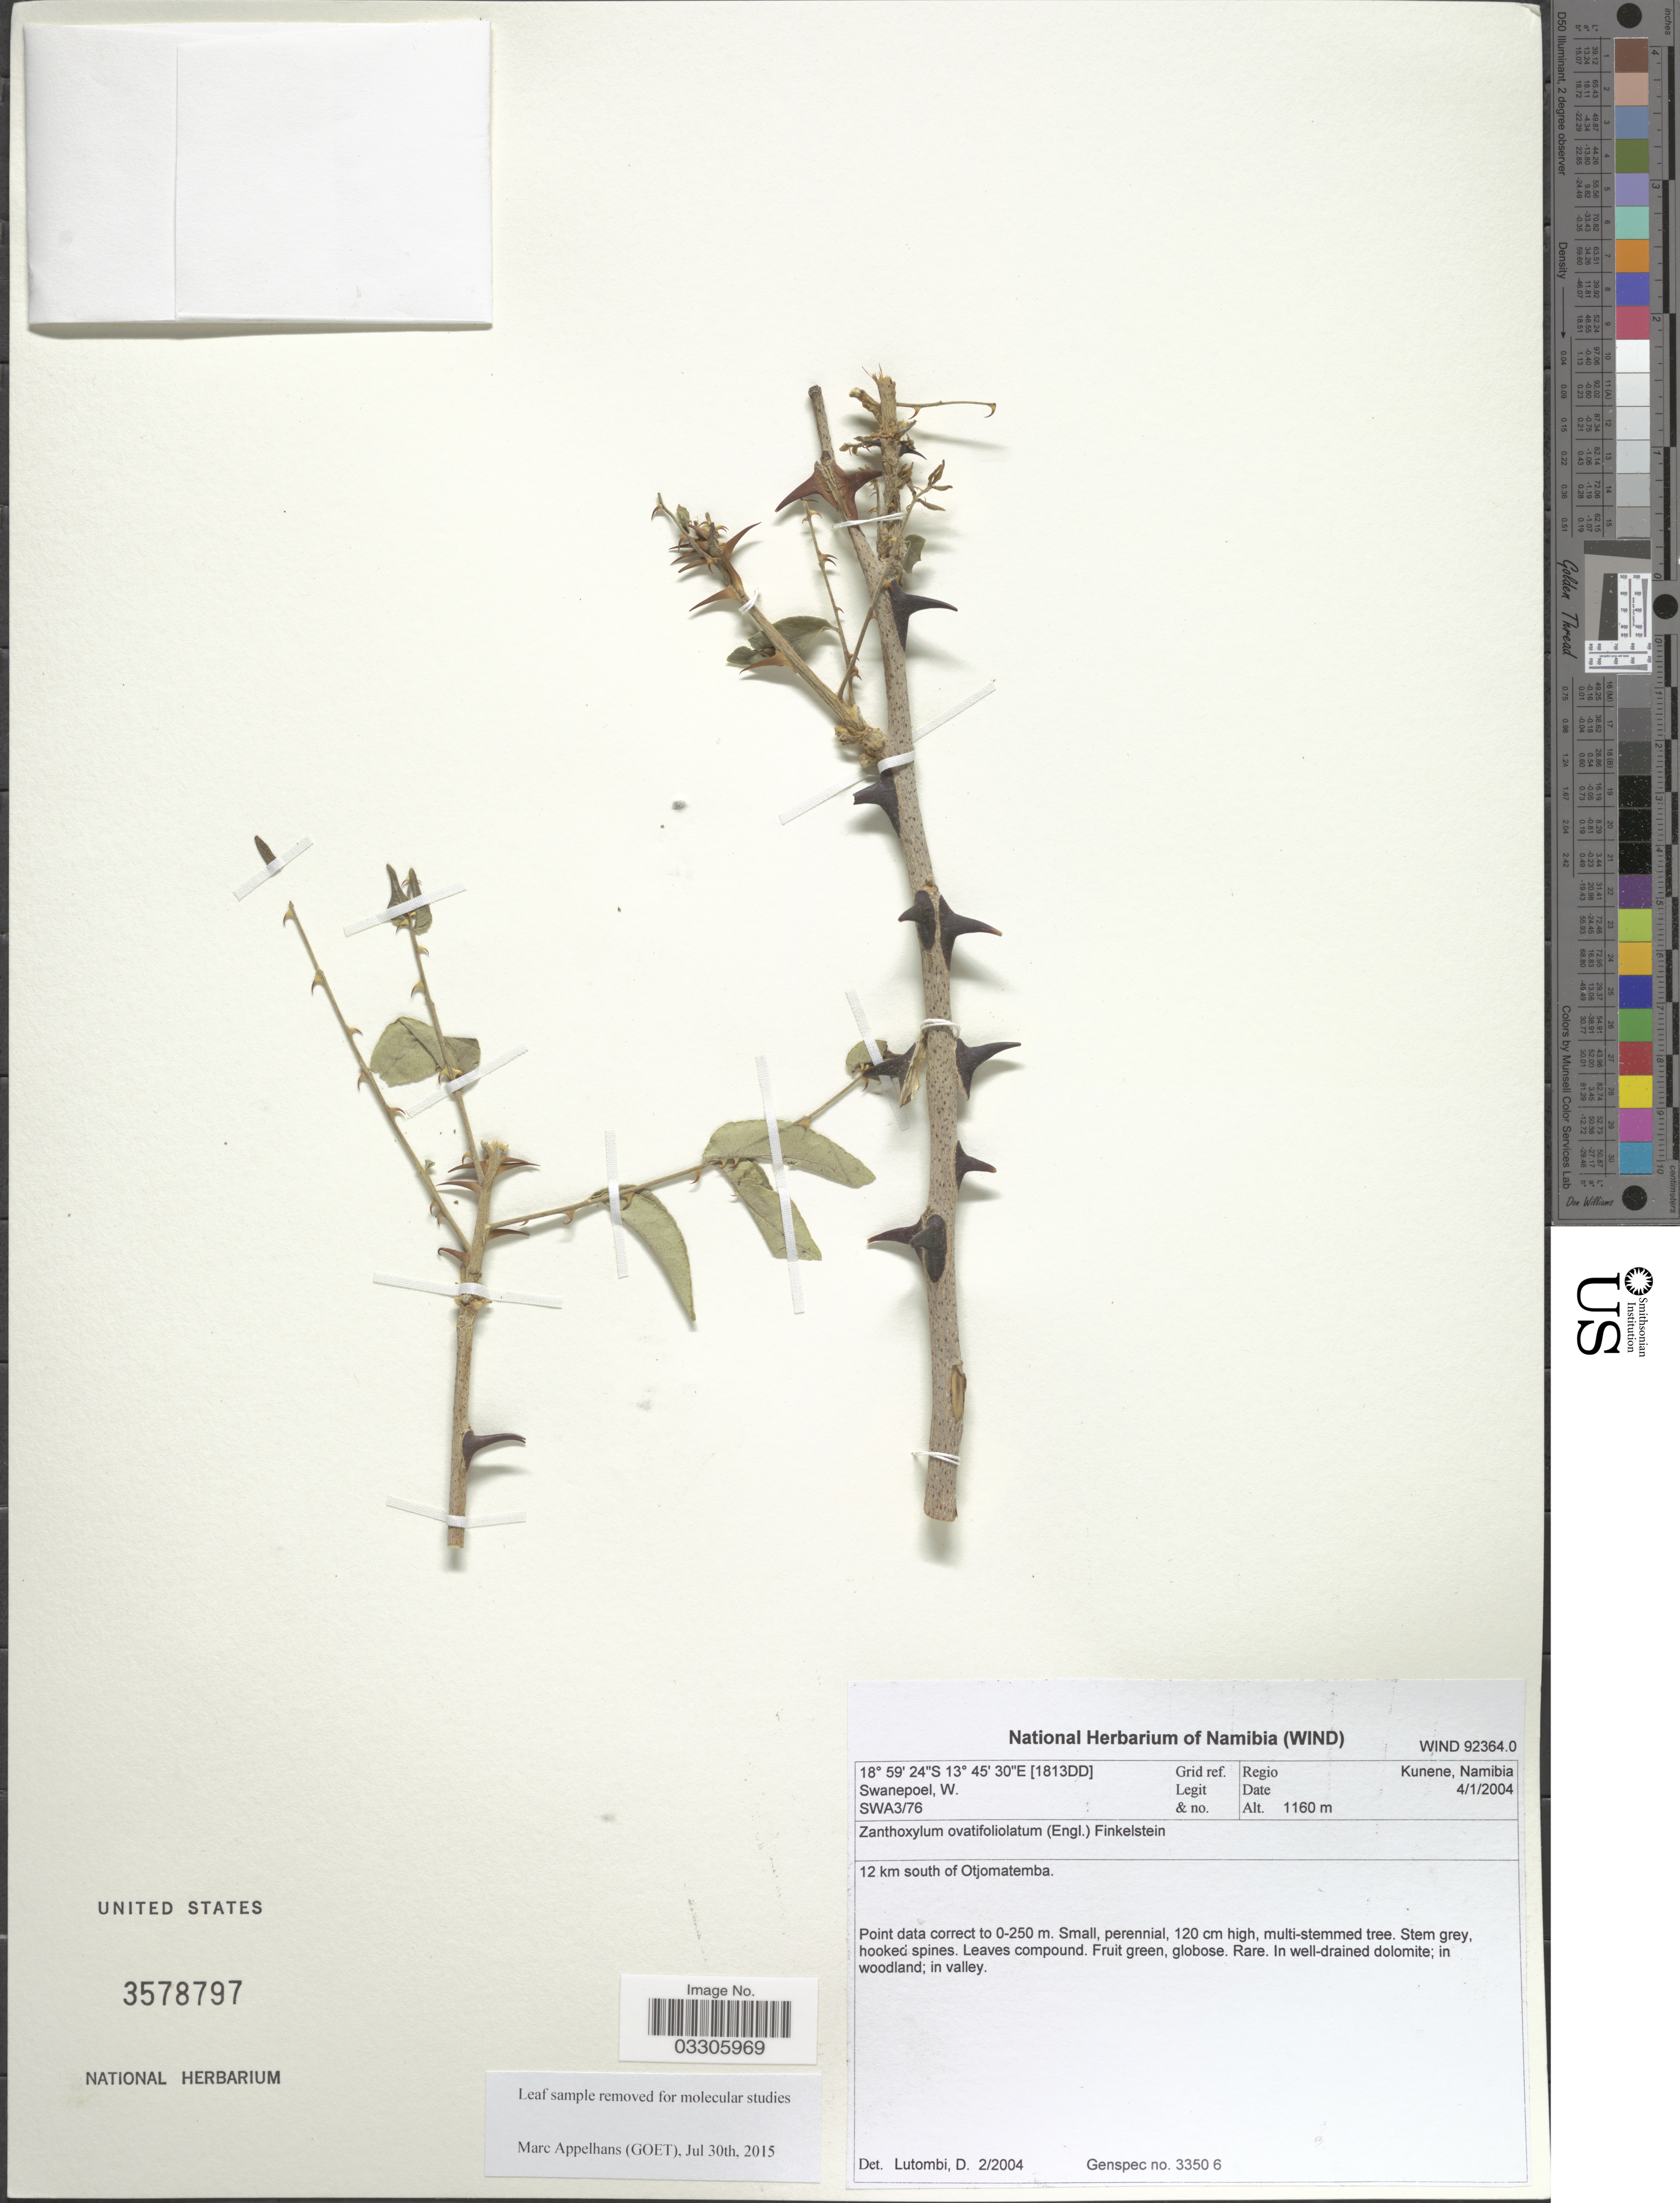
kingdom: Plantae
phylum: Tracheophyta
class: Magnoliopsida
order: Sapindales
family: Rutaceae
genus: Zanthoxylum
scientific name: Zanthoxylum ovatifoliolatum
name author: (Engl.) Finkelstein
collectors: W. Swanepoel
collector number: SWA3/76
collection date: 2004-01-04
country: Namibia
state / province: Kunene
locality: Grid ref. [1813DD], Regio Kunene, Namibia, 12 km south of Otjomatemba.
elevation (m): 1160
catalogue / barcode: US 3578797